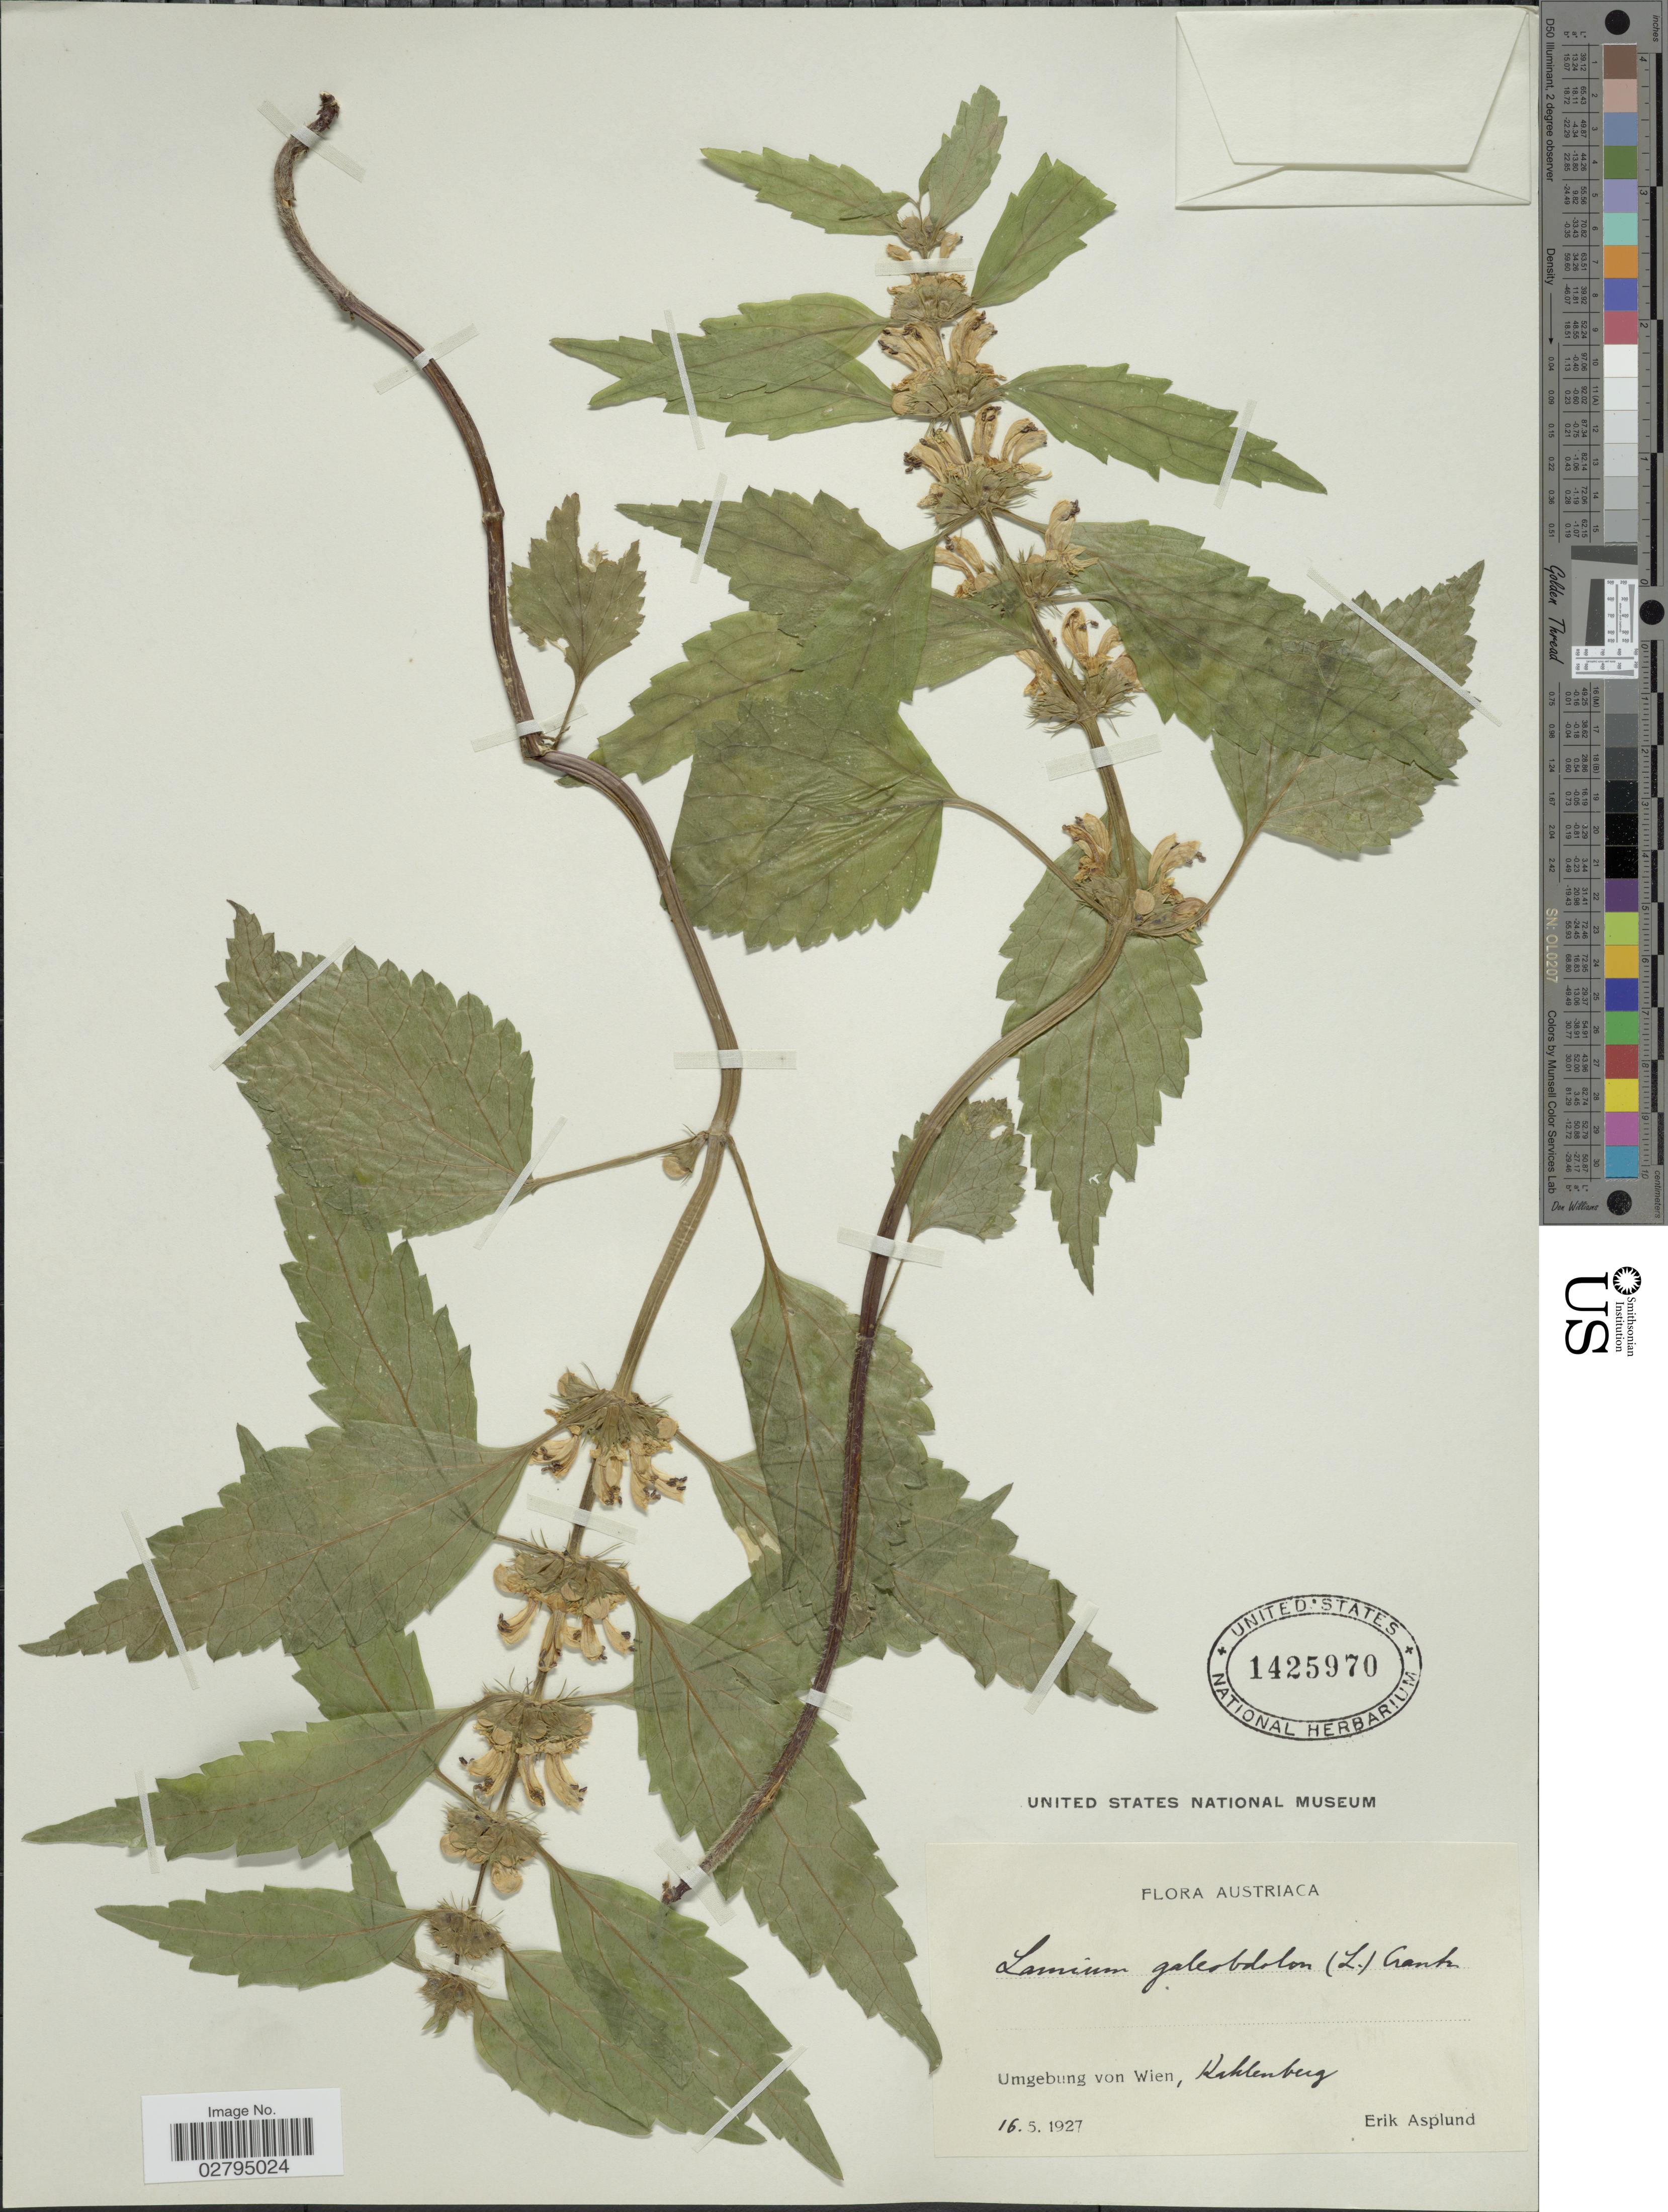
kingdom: Plantae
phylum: Tracheophyta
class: Magnoliopsida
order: Lamiales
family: Lamiaceae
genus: Lamium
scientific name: Lamium galeobdolon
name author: (L.) L.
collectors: E. Asplund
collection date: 1927-05-16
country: Austria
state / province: Wien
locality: Umgebung von Wien, Kahlenberg.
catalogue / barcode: US 1425970